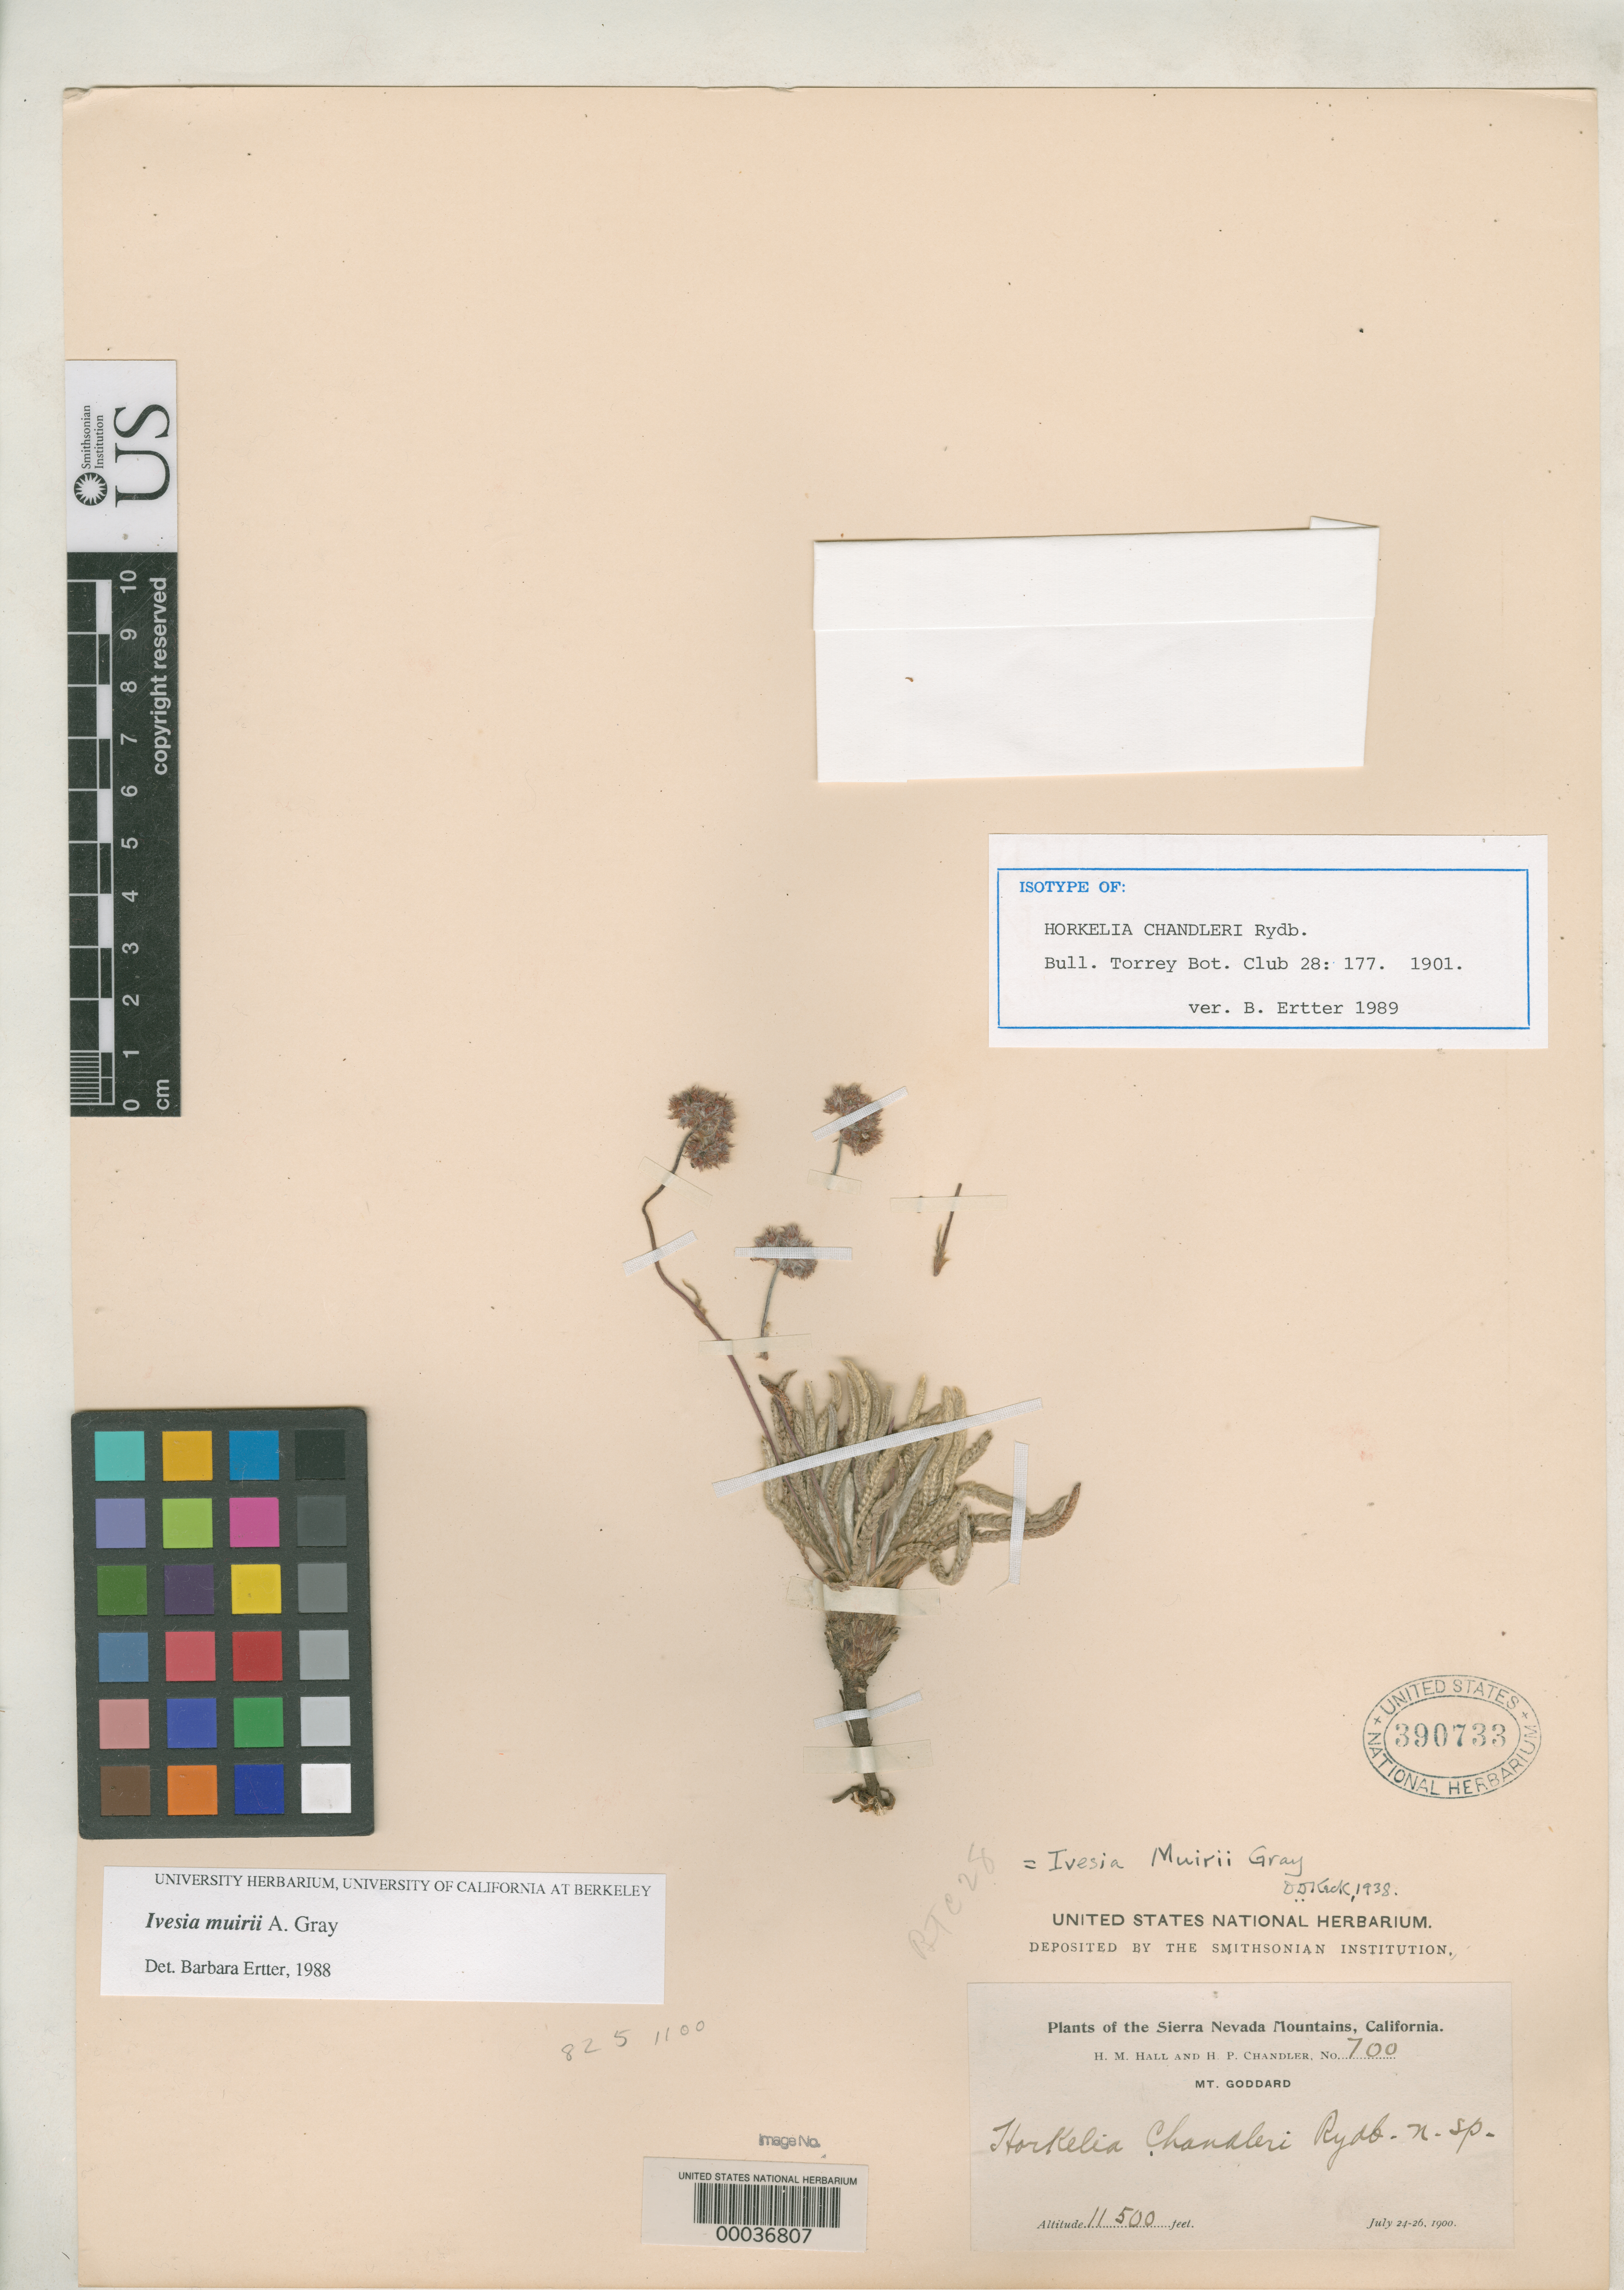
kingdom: Plantae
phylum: Tracheophyta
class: Magnoliopsida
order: Rosales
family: Rosaceae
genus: Horkelia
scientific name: Horkelia chandleri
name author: Rydb.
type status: Isotype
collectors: H. M. Hall & H. Chandler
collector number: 700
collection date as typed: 24 Jul 1900 to 26 Jul 1900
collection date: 1900-07-24/1900-07-26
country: United States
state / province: California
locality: Mt. Goddard.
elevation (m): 3450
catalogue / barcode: US 390733